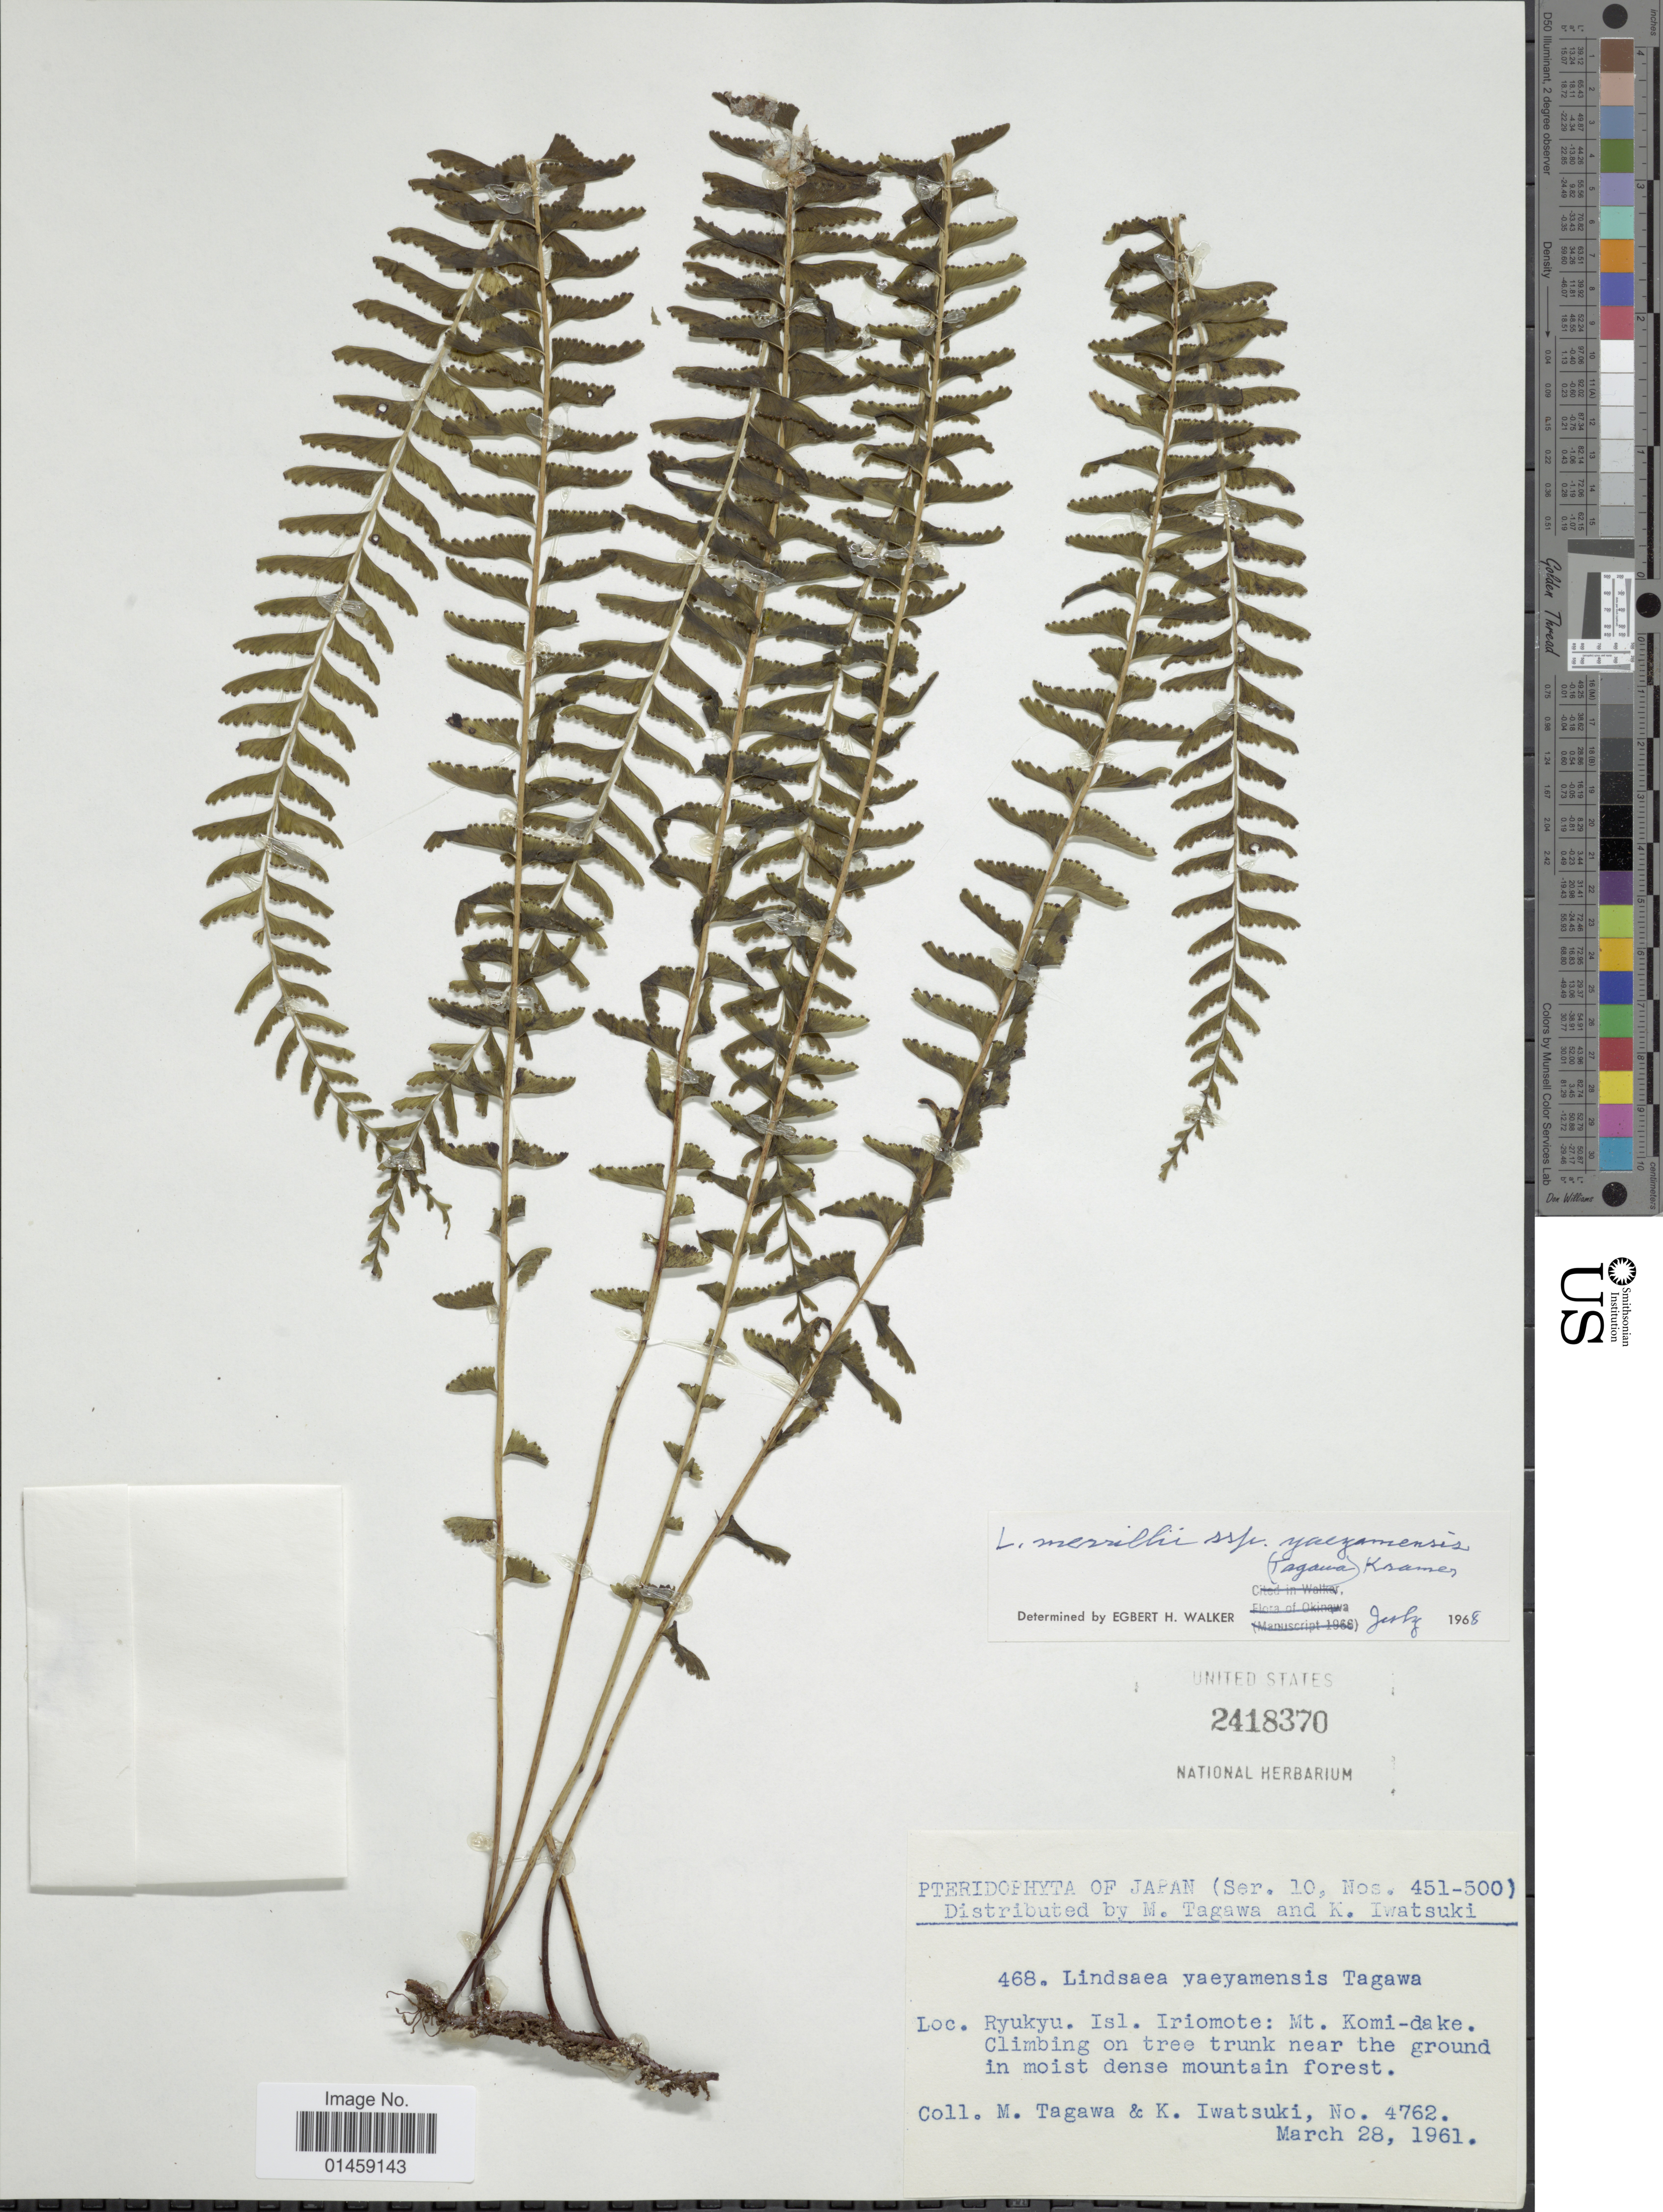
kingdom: Plantae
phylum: Tracheophyta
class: Polypodiopsida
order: Polypodiales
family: Lindsaeaceae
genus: Lindsaea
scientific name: Lindsaea merrillii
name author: Copel. in Perkins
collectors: M. Tagawa & K. Iwatsuki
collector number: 4762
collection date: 1961-03-28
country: Japan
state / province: Okinawa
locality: Ryukyu. Isl. Iriomote: Mt. Komi-dake.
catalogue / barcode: US 2418370